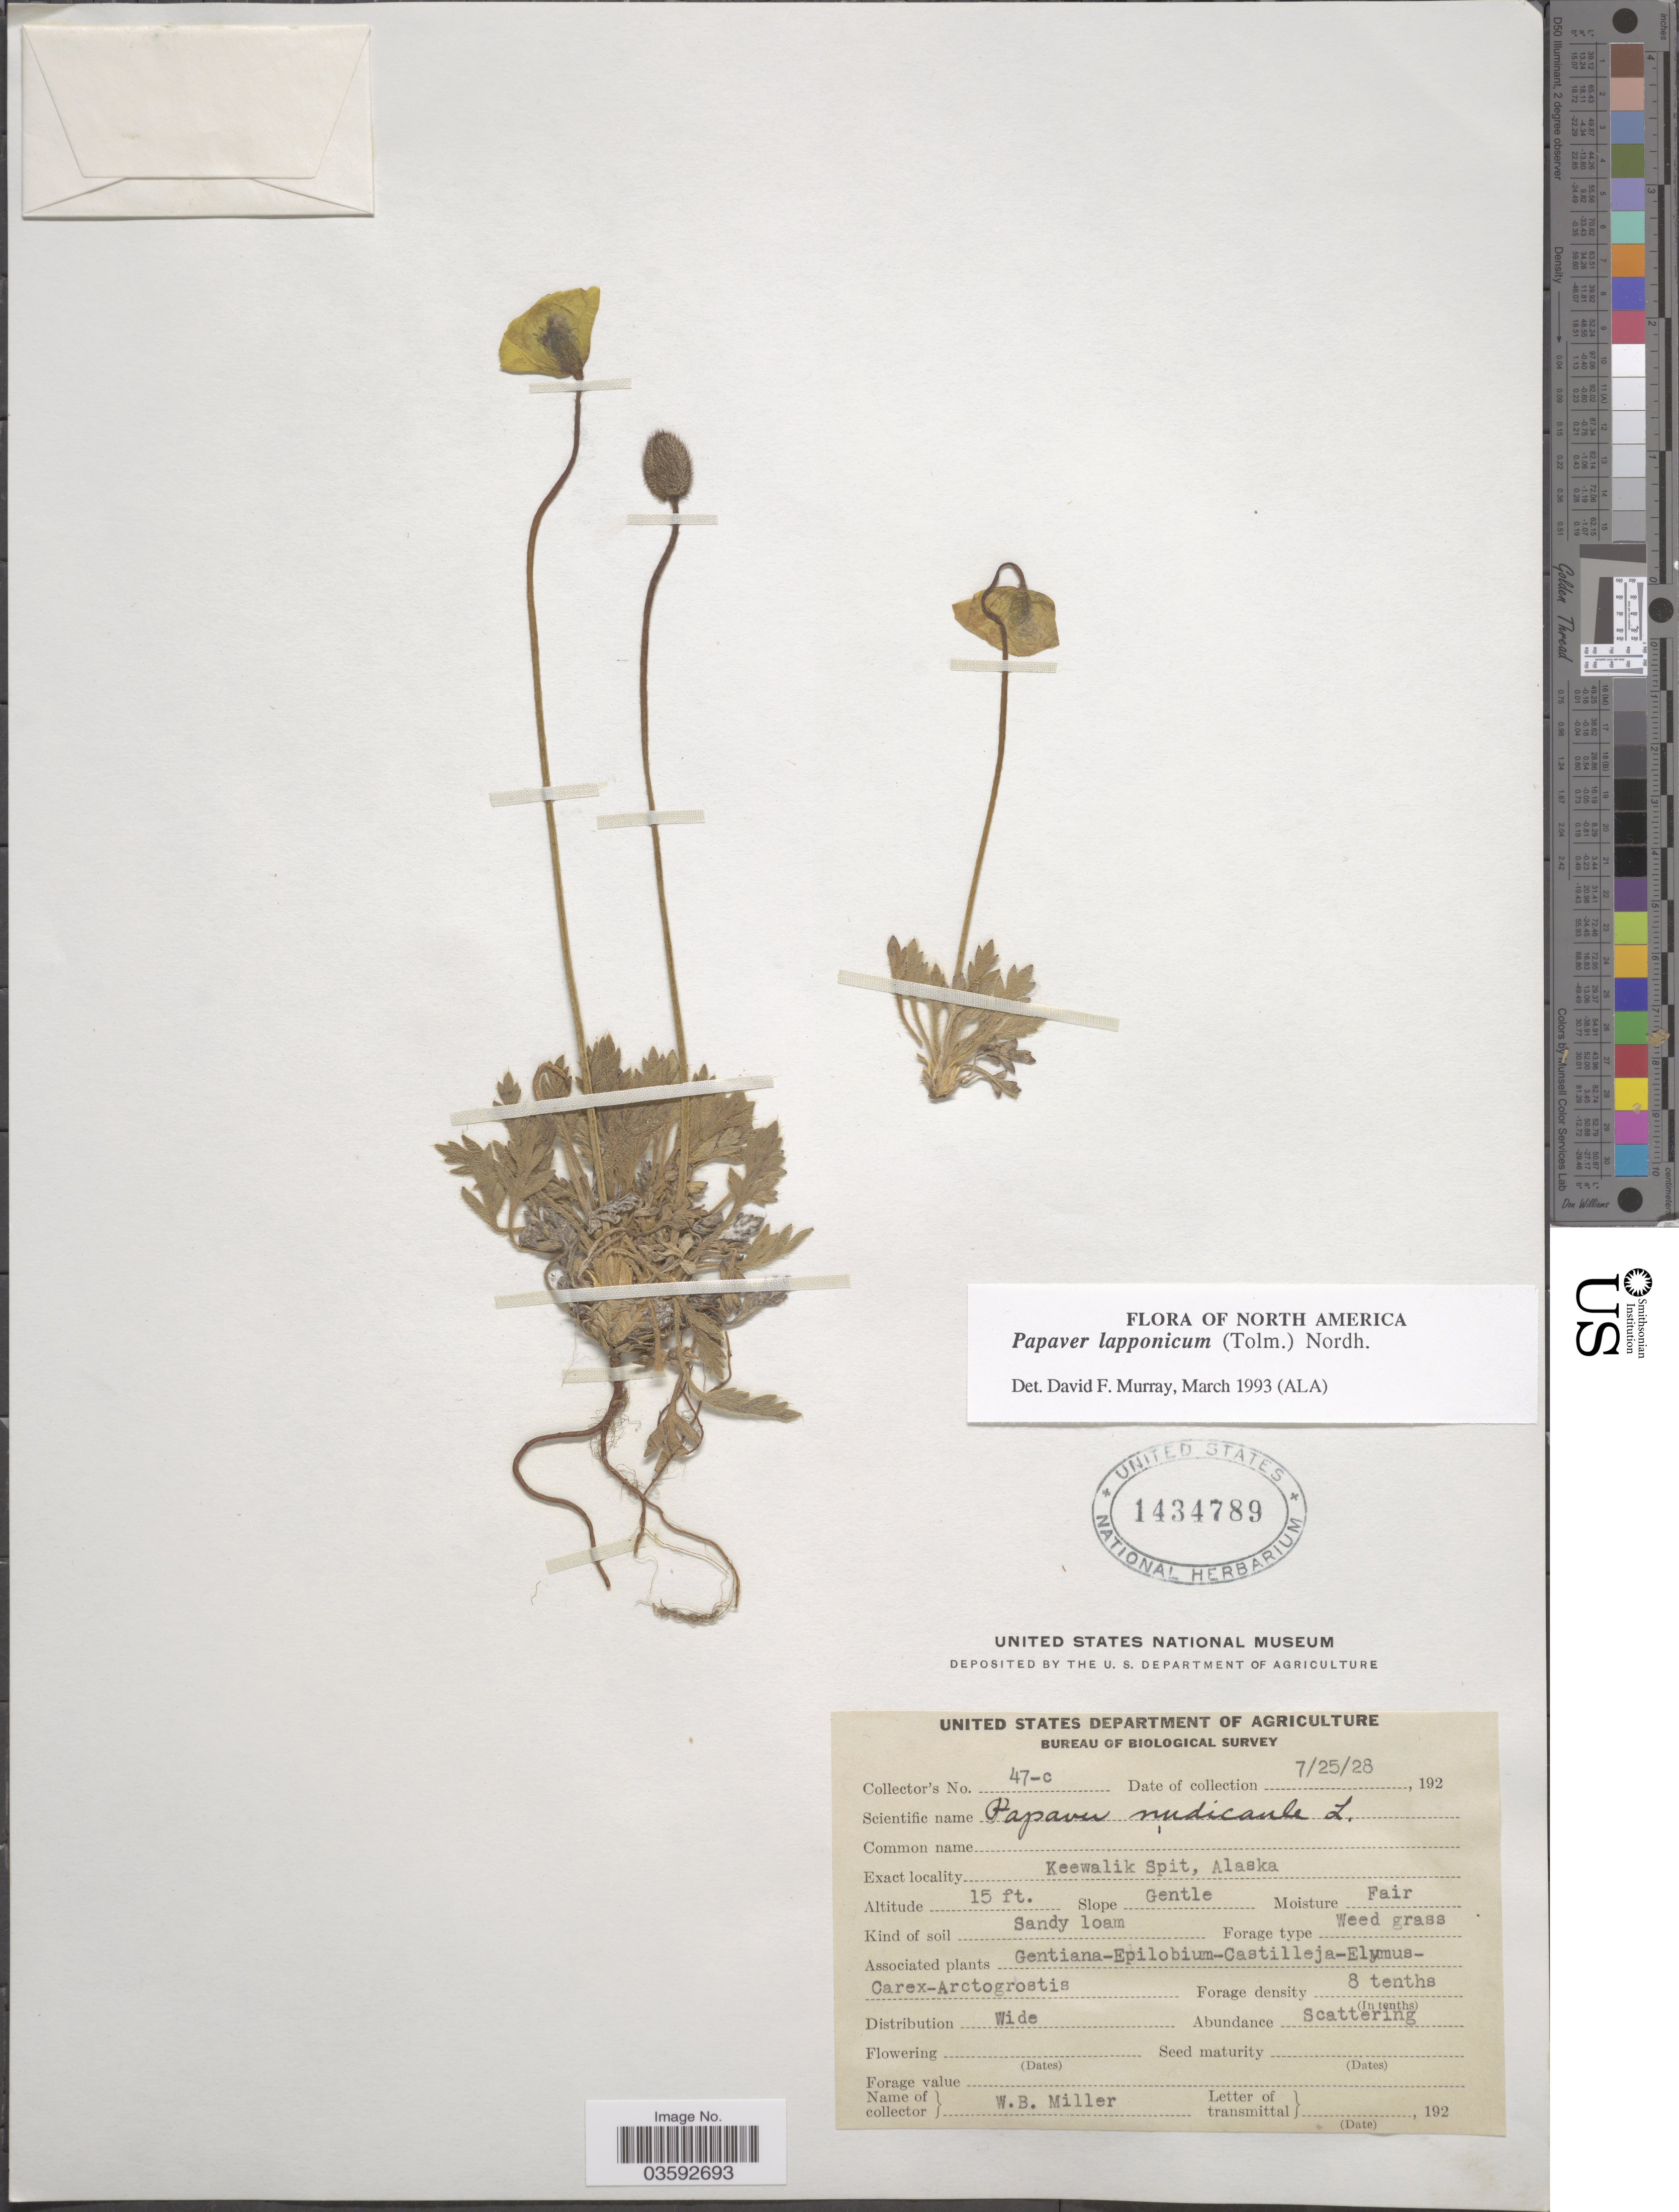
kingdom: Plantae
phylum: Tracheophyta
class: Magnoliopsida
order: Ranunculales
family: Papaveraceae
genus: Papaver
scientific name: Papaver lapponicum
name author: (Tolm.) Nordh.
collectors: W. Miller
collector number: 47-c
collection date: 1928-07-25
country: United States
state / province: Alaska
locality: Keewalik Spit.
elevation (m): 5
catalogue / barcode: US 1434789